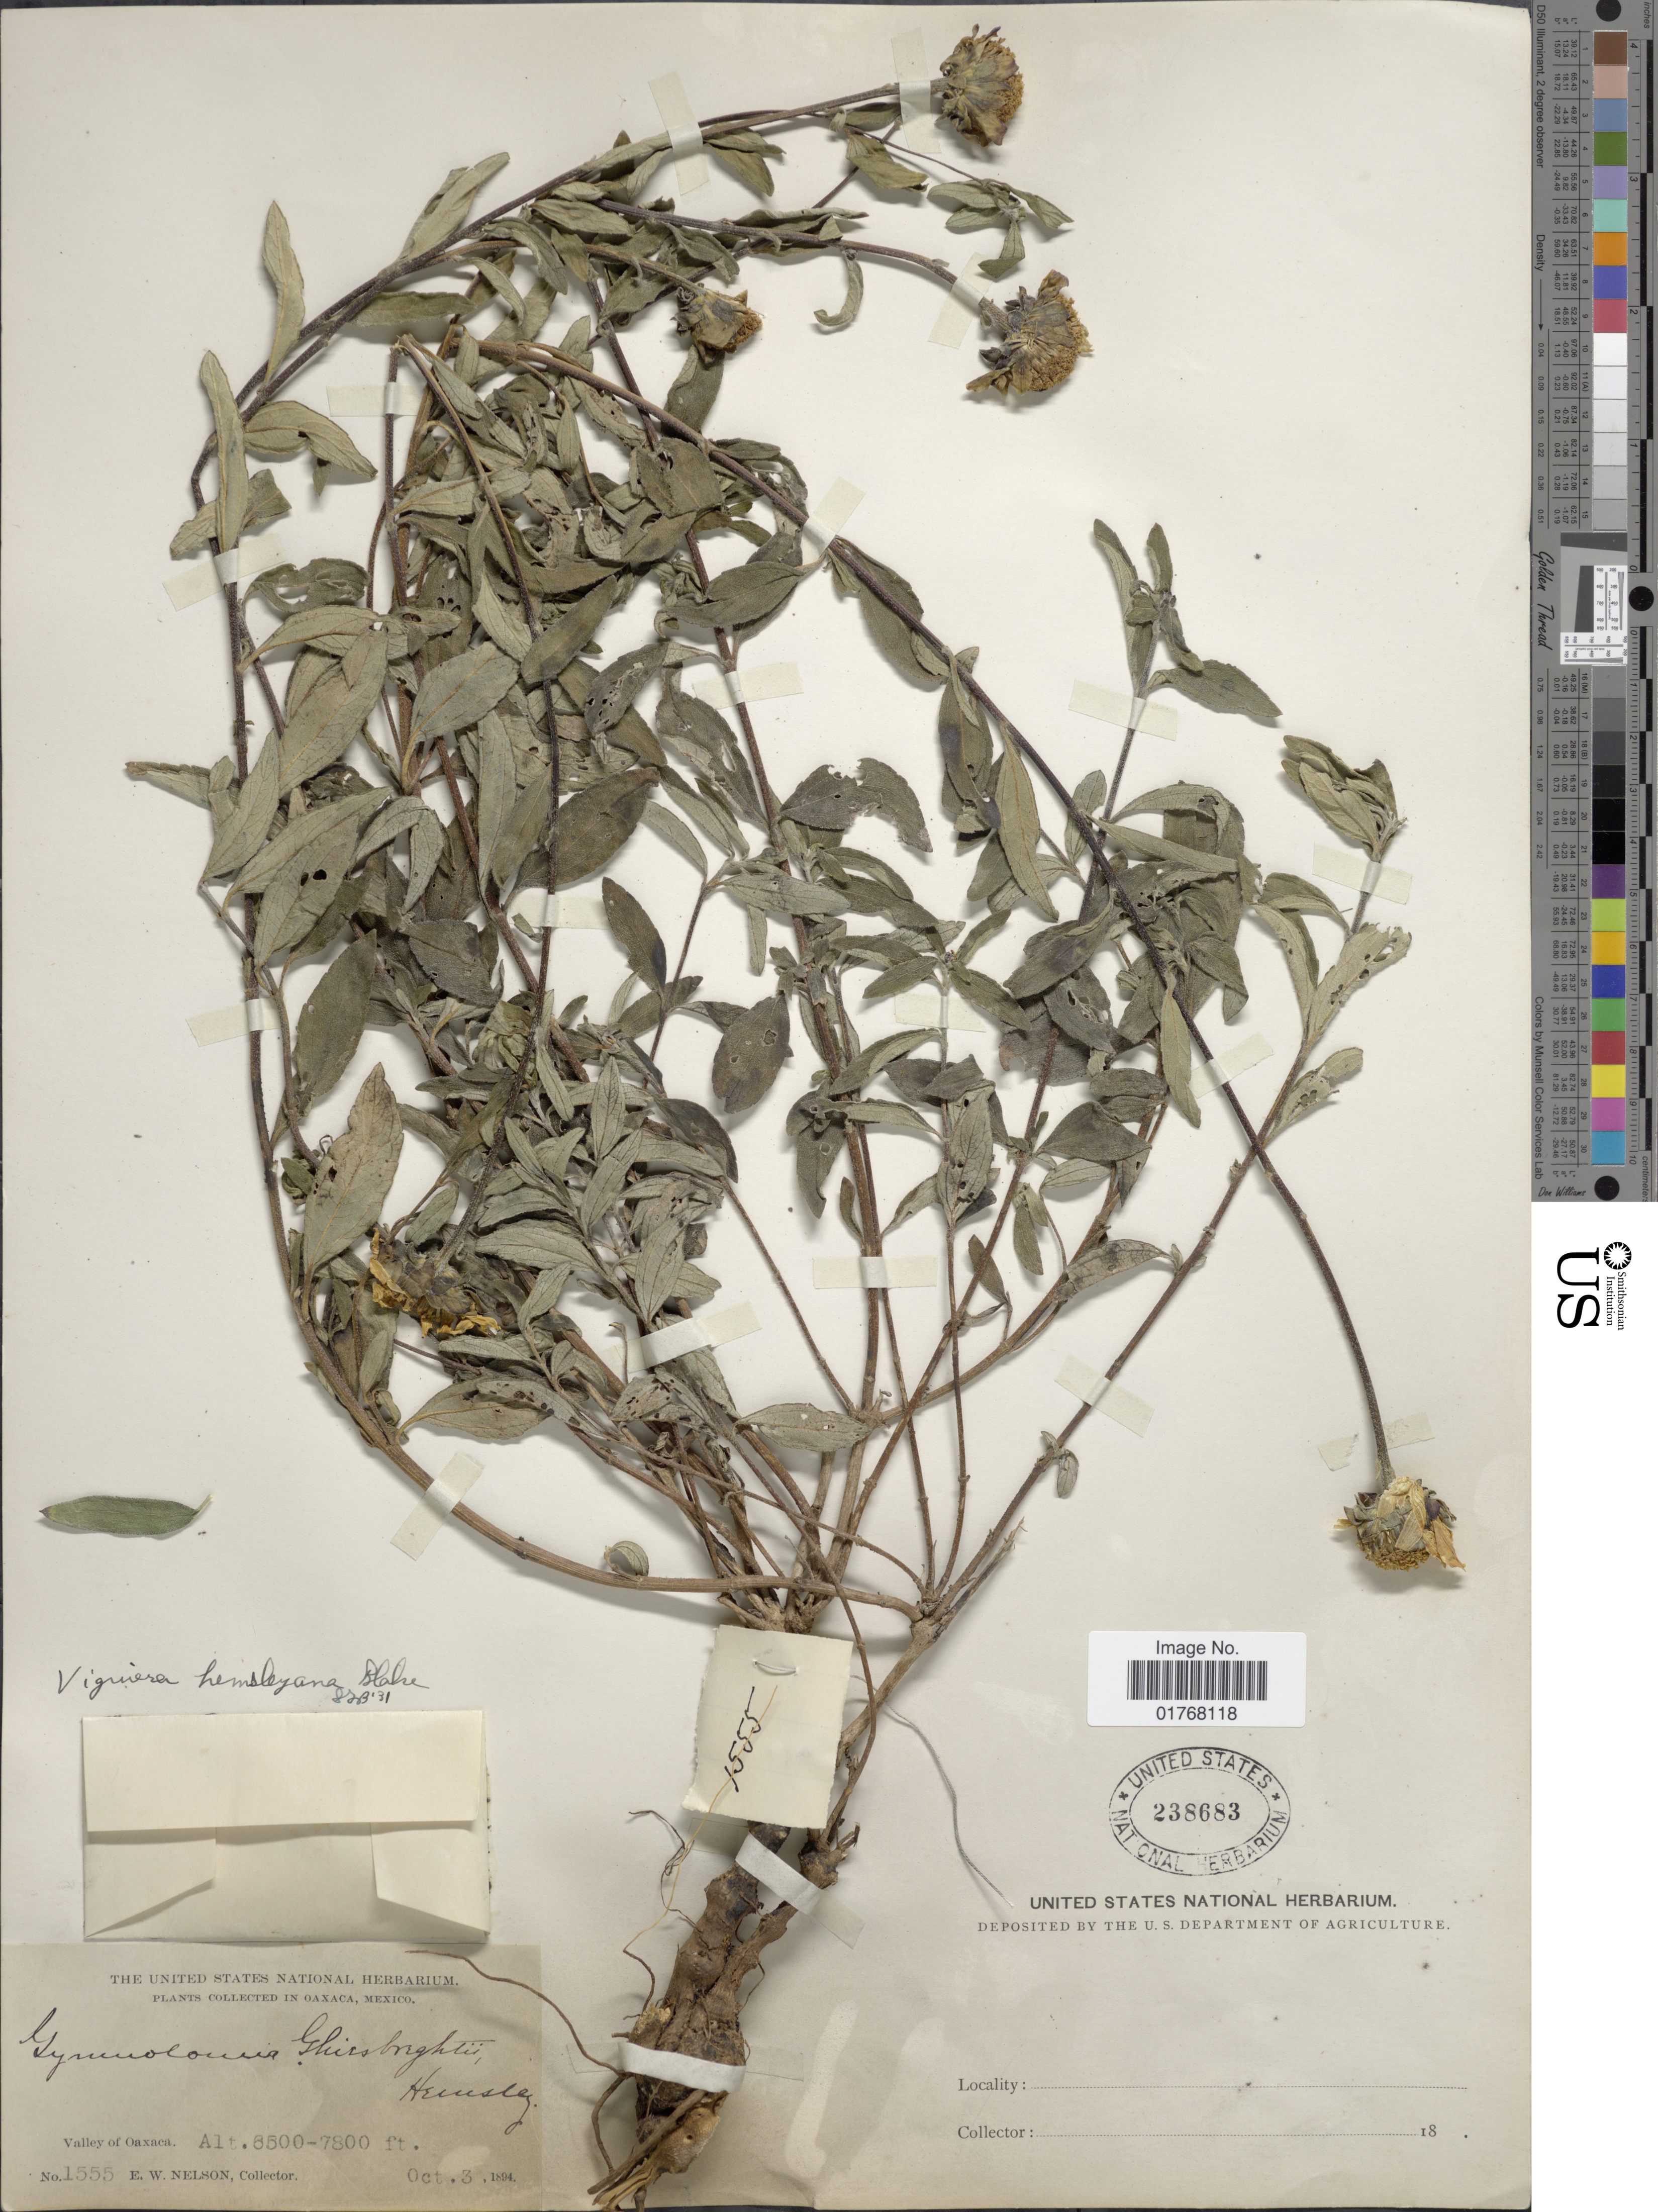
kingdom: Plantae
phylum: Tracheophyta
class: Magnoliopsida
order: Asterales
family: Asteraceae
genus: Viguiera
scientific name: Viguiera hemsleyana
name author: S.F. Blake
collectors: E. W. Nelson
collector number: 1555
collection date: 1894-10-03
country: Mexico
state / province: Oaxaca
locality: Vicinity of Oaxaca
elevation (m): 1981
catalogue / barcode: US 238683